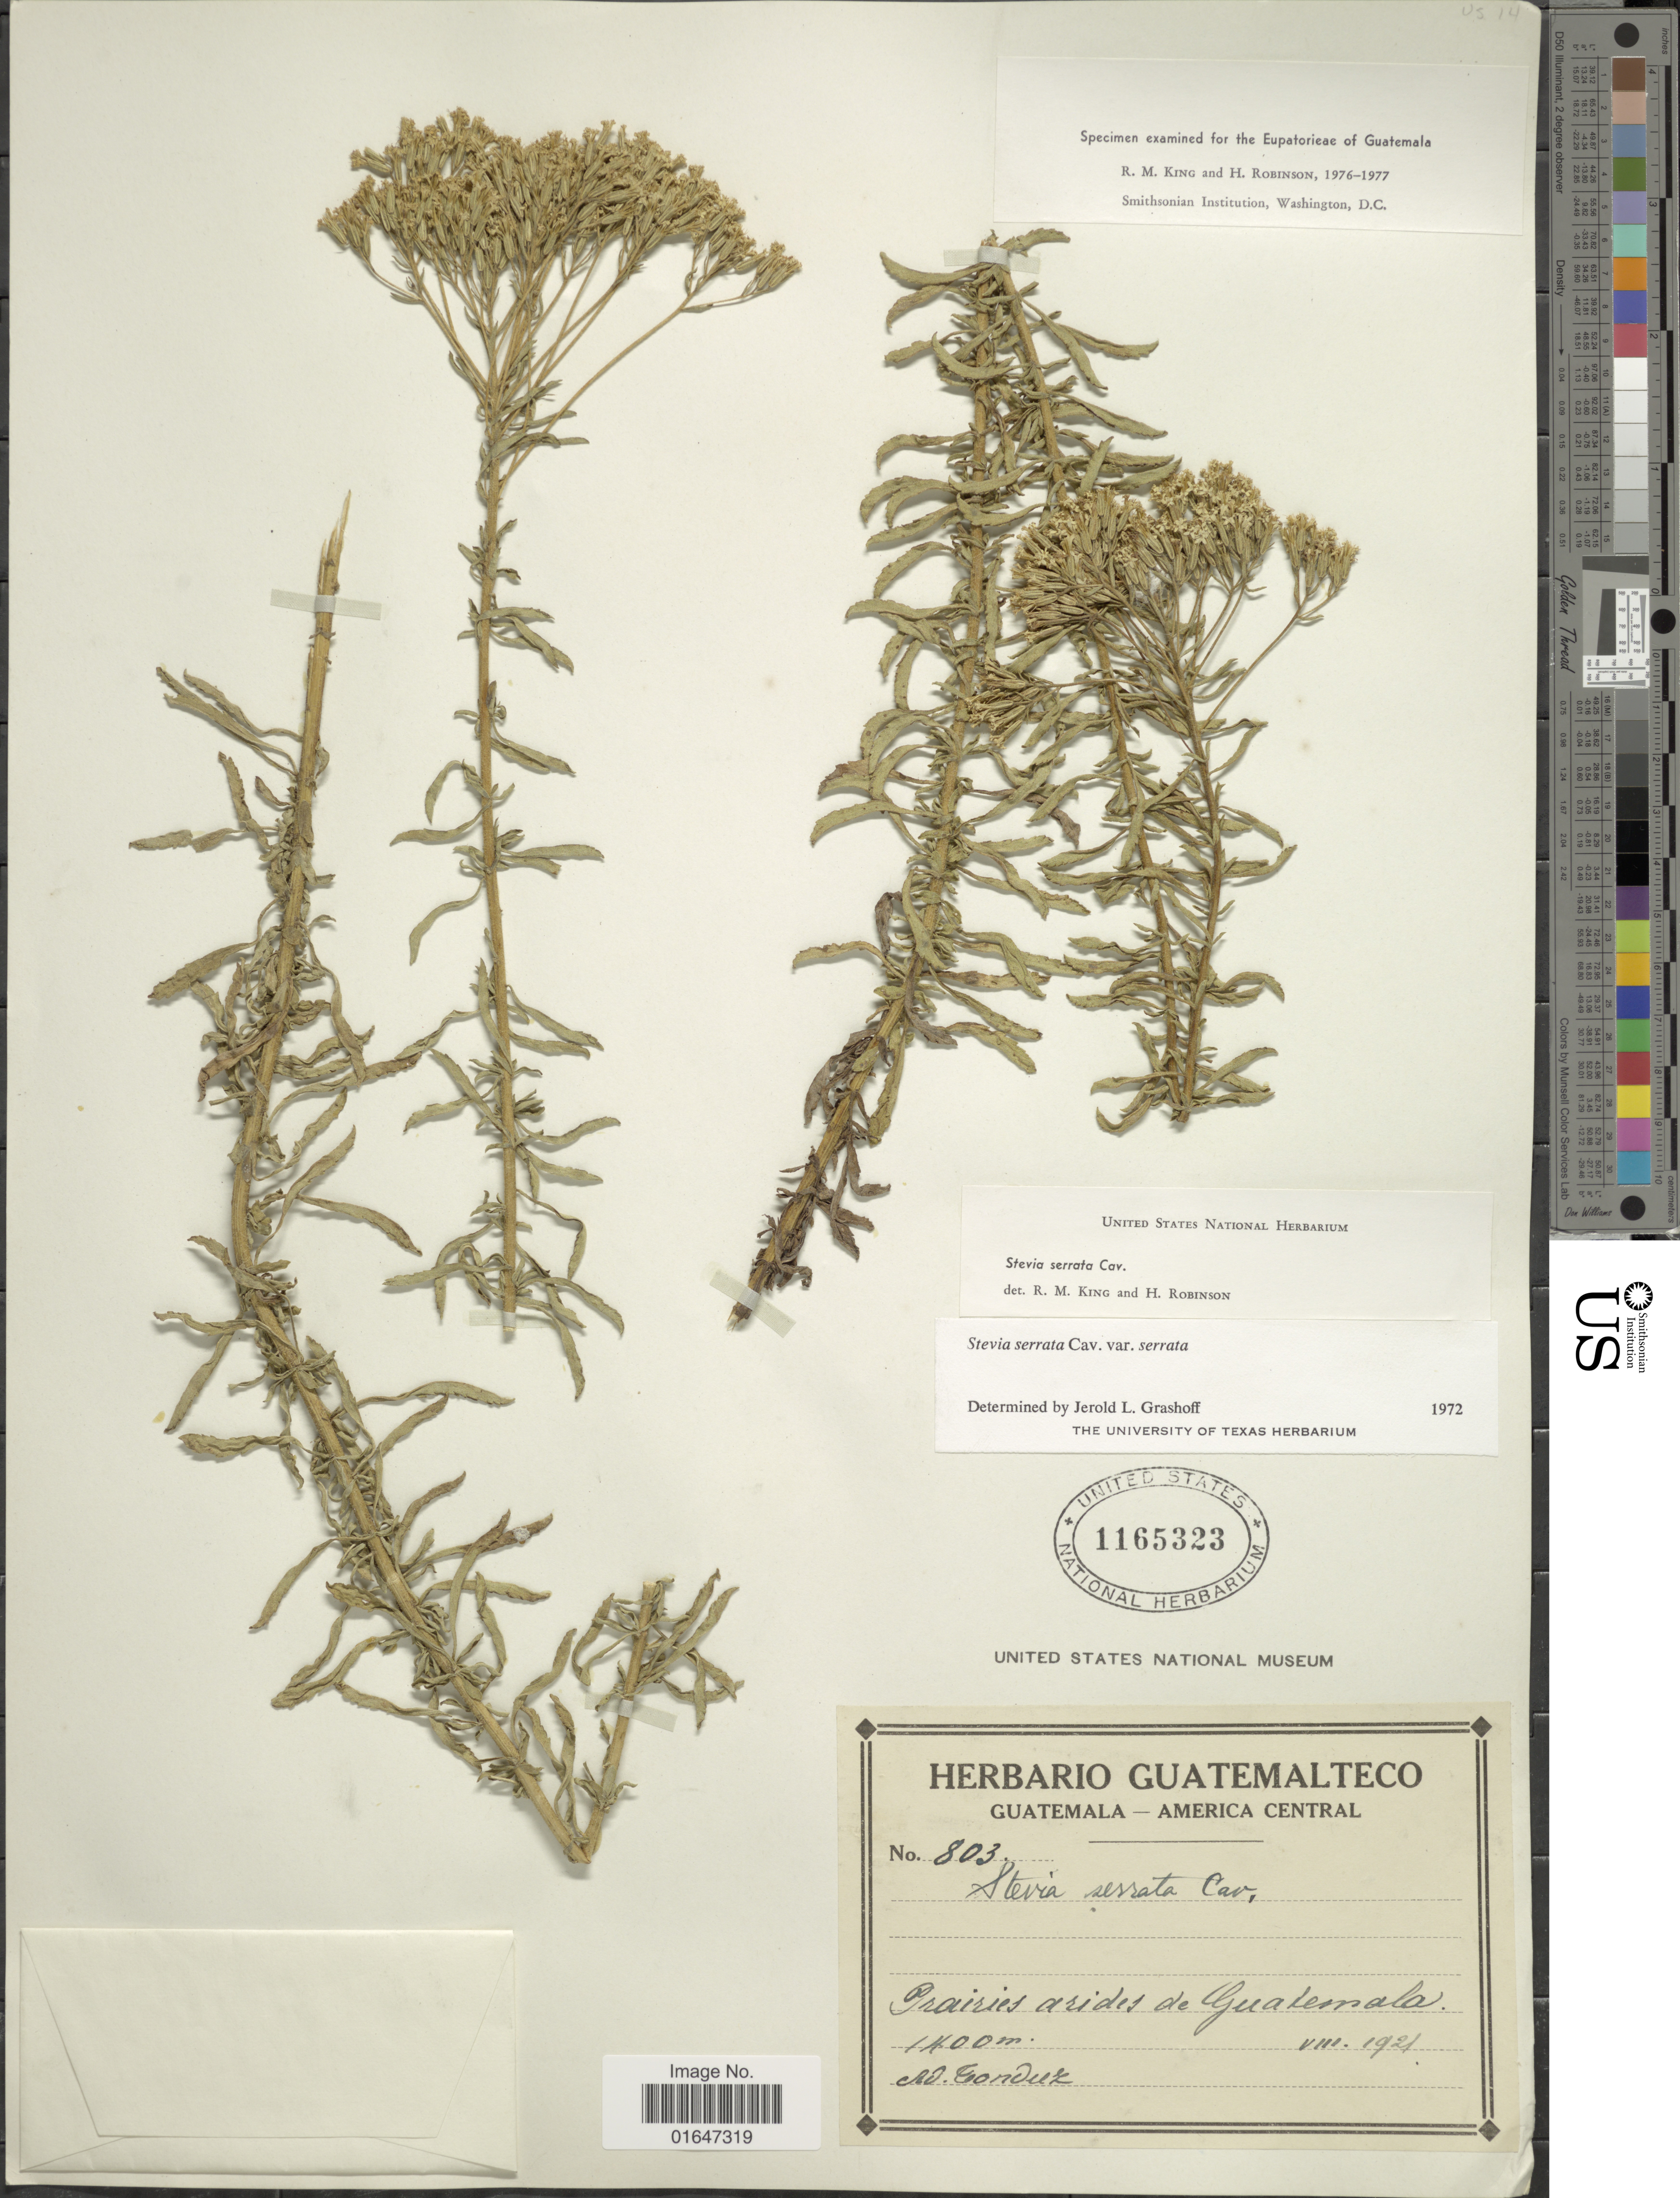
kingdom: Plantae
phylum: Tracheophyta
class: Magnoliopsida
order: Asterales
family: Asteraceae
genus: Stevia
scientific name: Stevia serrata var. serrata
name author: Cav.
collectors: A. Tonduz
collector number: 803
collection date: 1921-08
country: Guatemala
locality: Prairies arides de Guatemala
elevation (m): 1400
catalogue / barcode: US 1165323